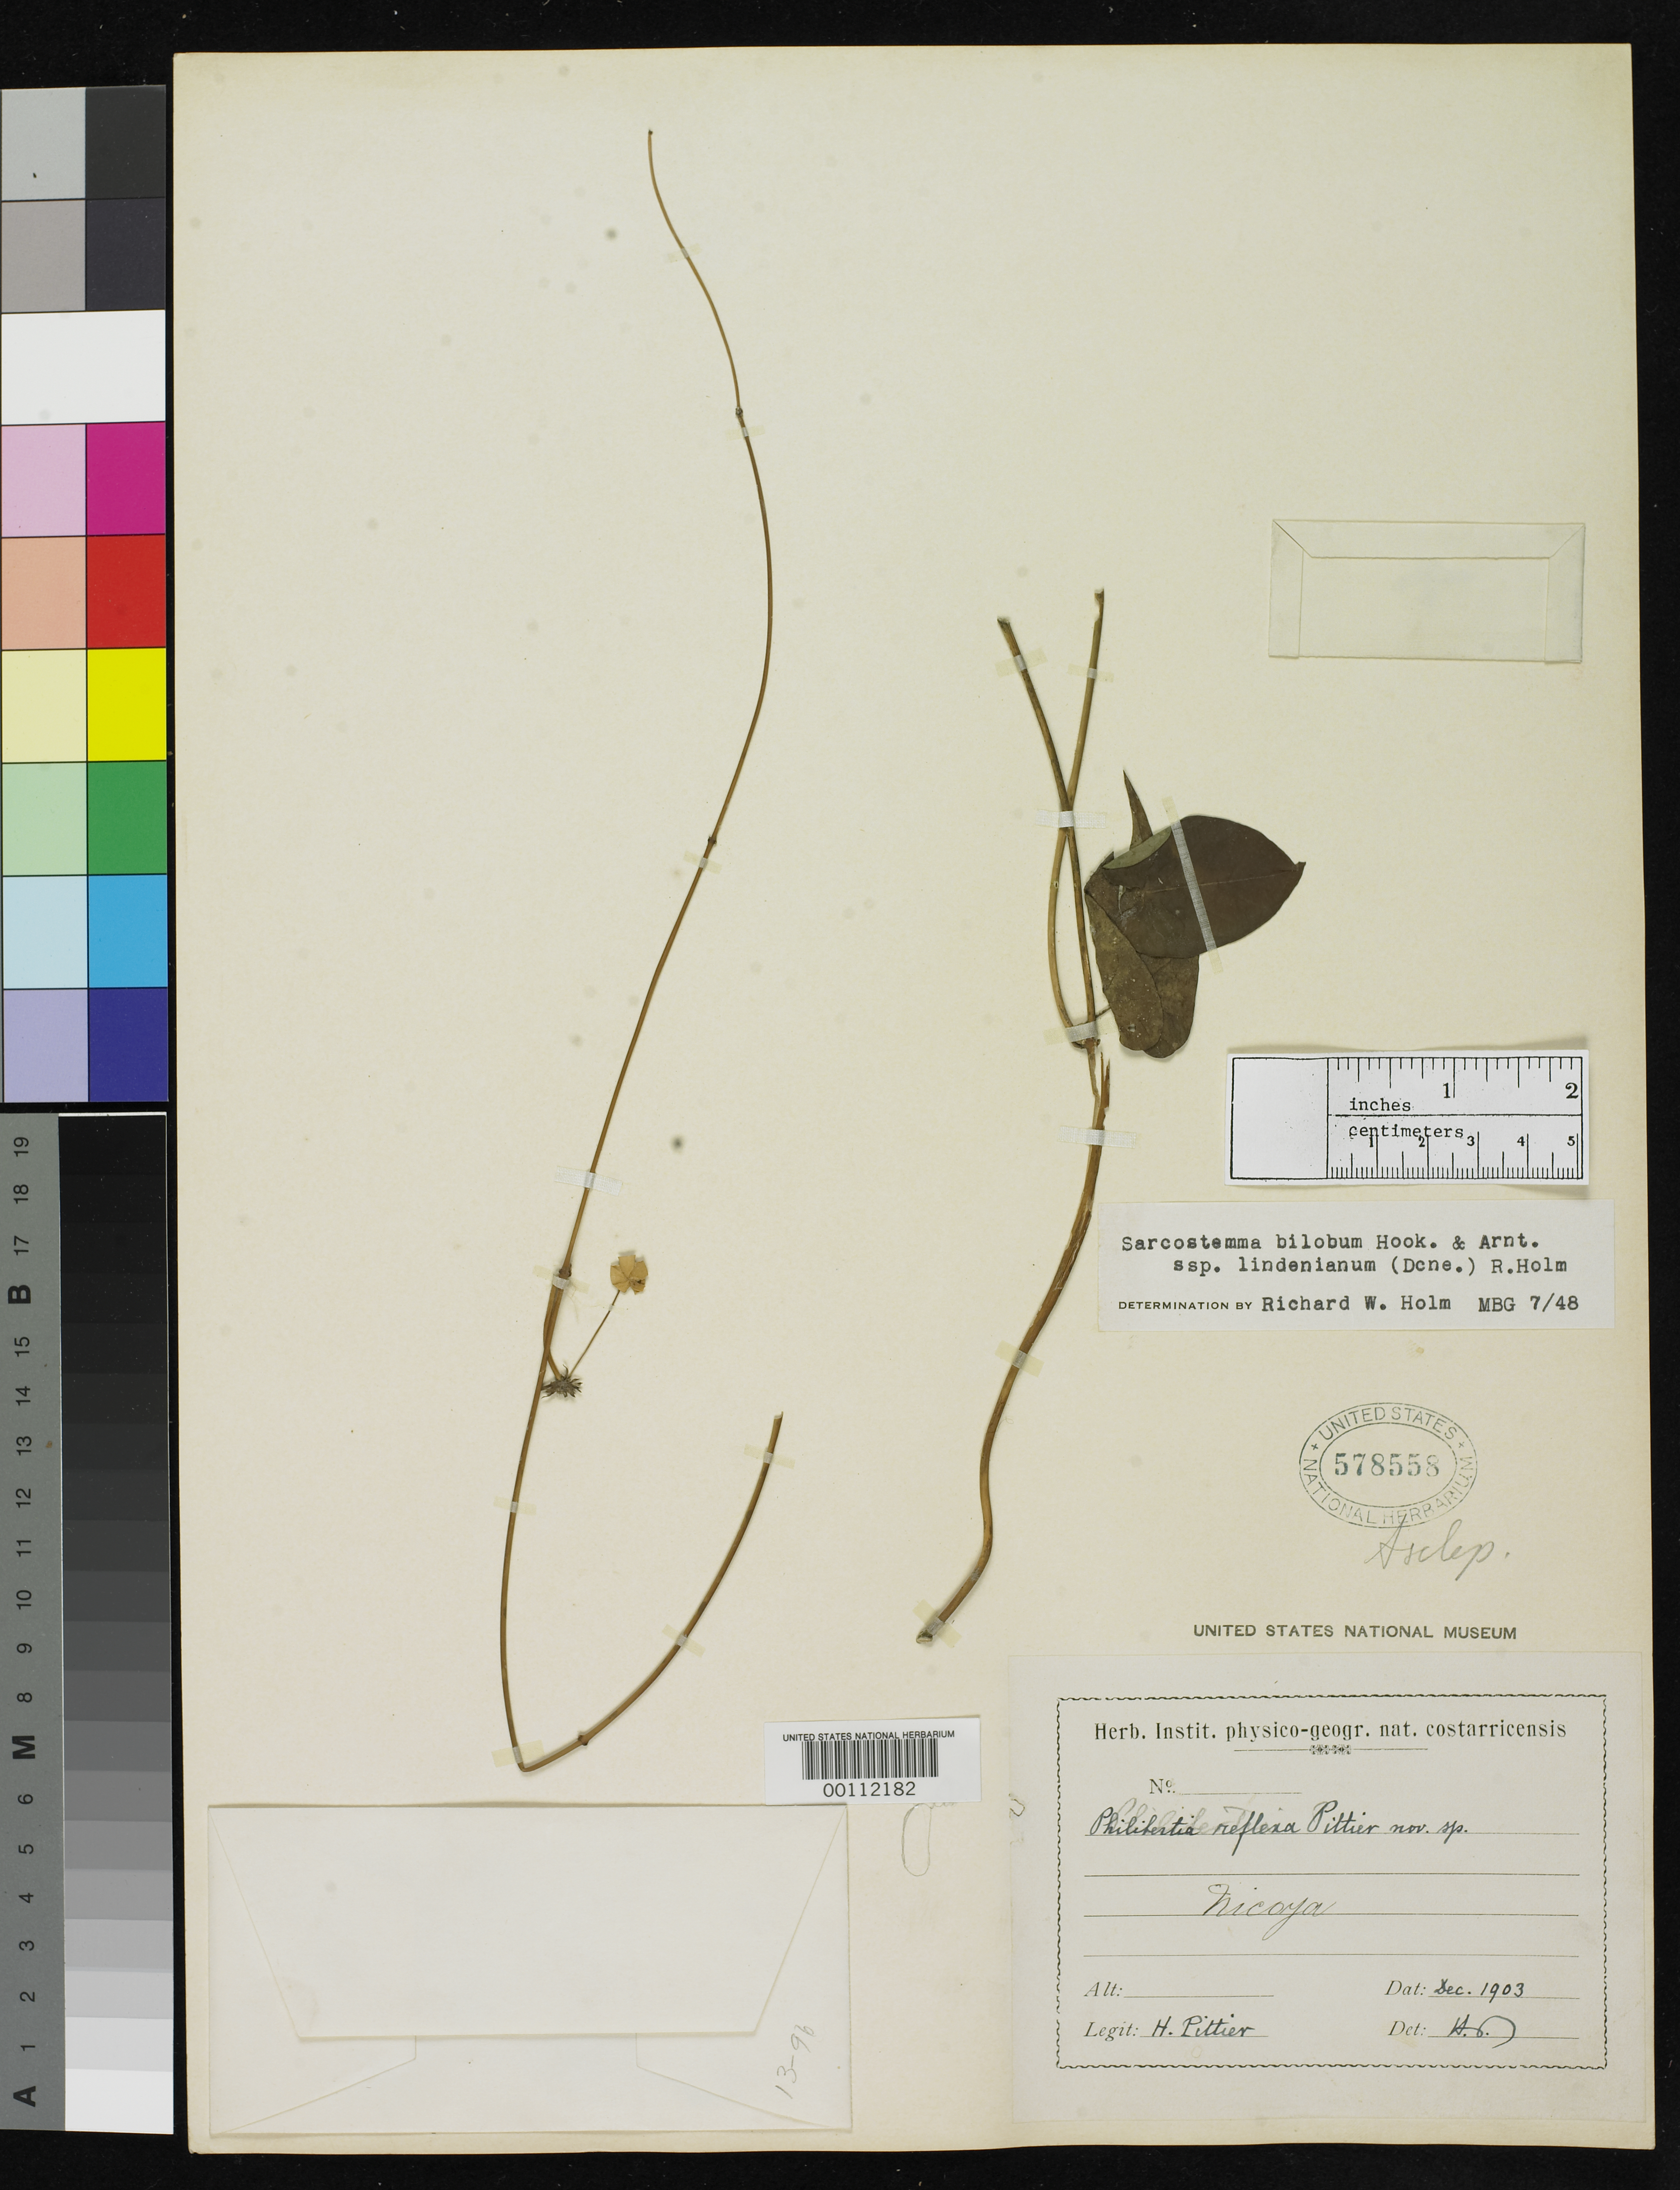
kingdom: Plantae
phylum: Tracheophyta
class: Magnoliopsida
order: Gentianales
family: Apocynaceae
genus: Philibertia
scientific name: Philibertia reflexa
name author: Pittier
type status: Holotype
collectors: H. F. Pittier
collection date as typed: Dec 1903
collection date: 1903-12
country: Costa Rica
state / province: Guanacaste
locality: Around Nicoya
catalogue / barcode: US 578558